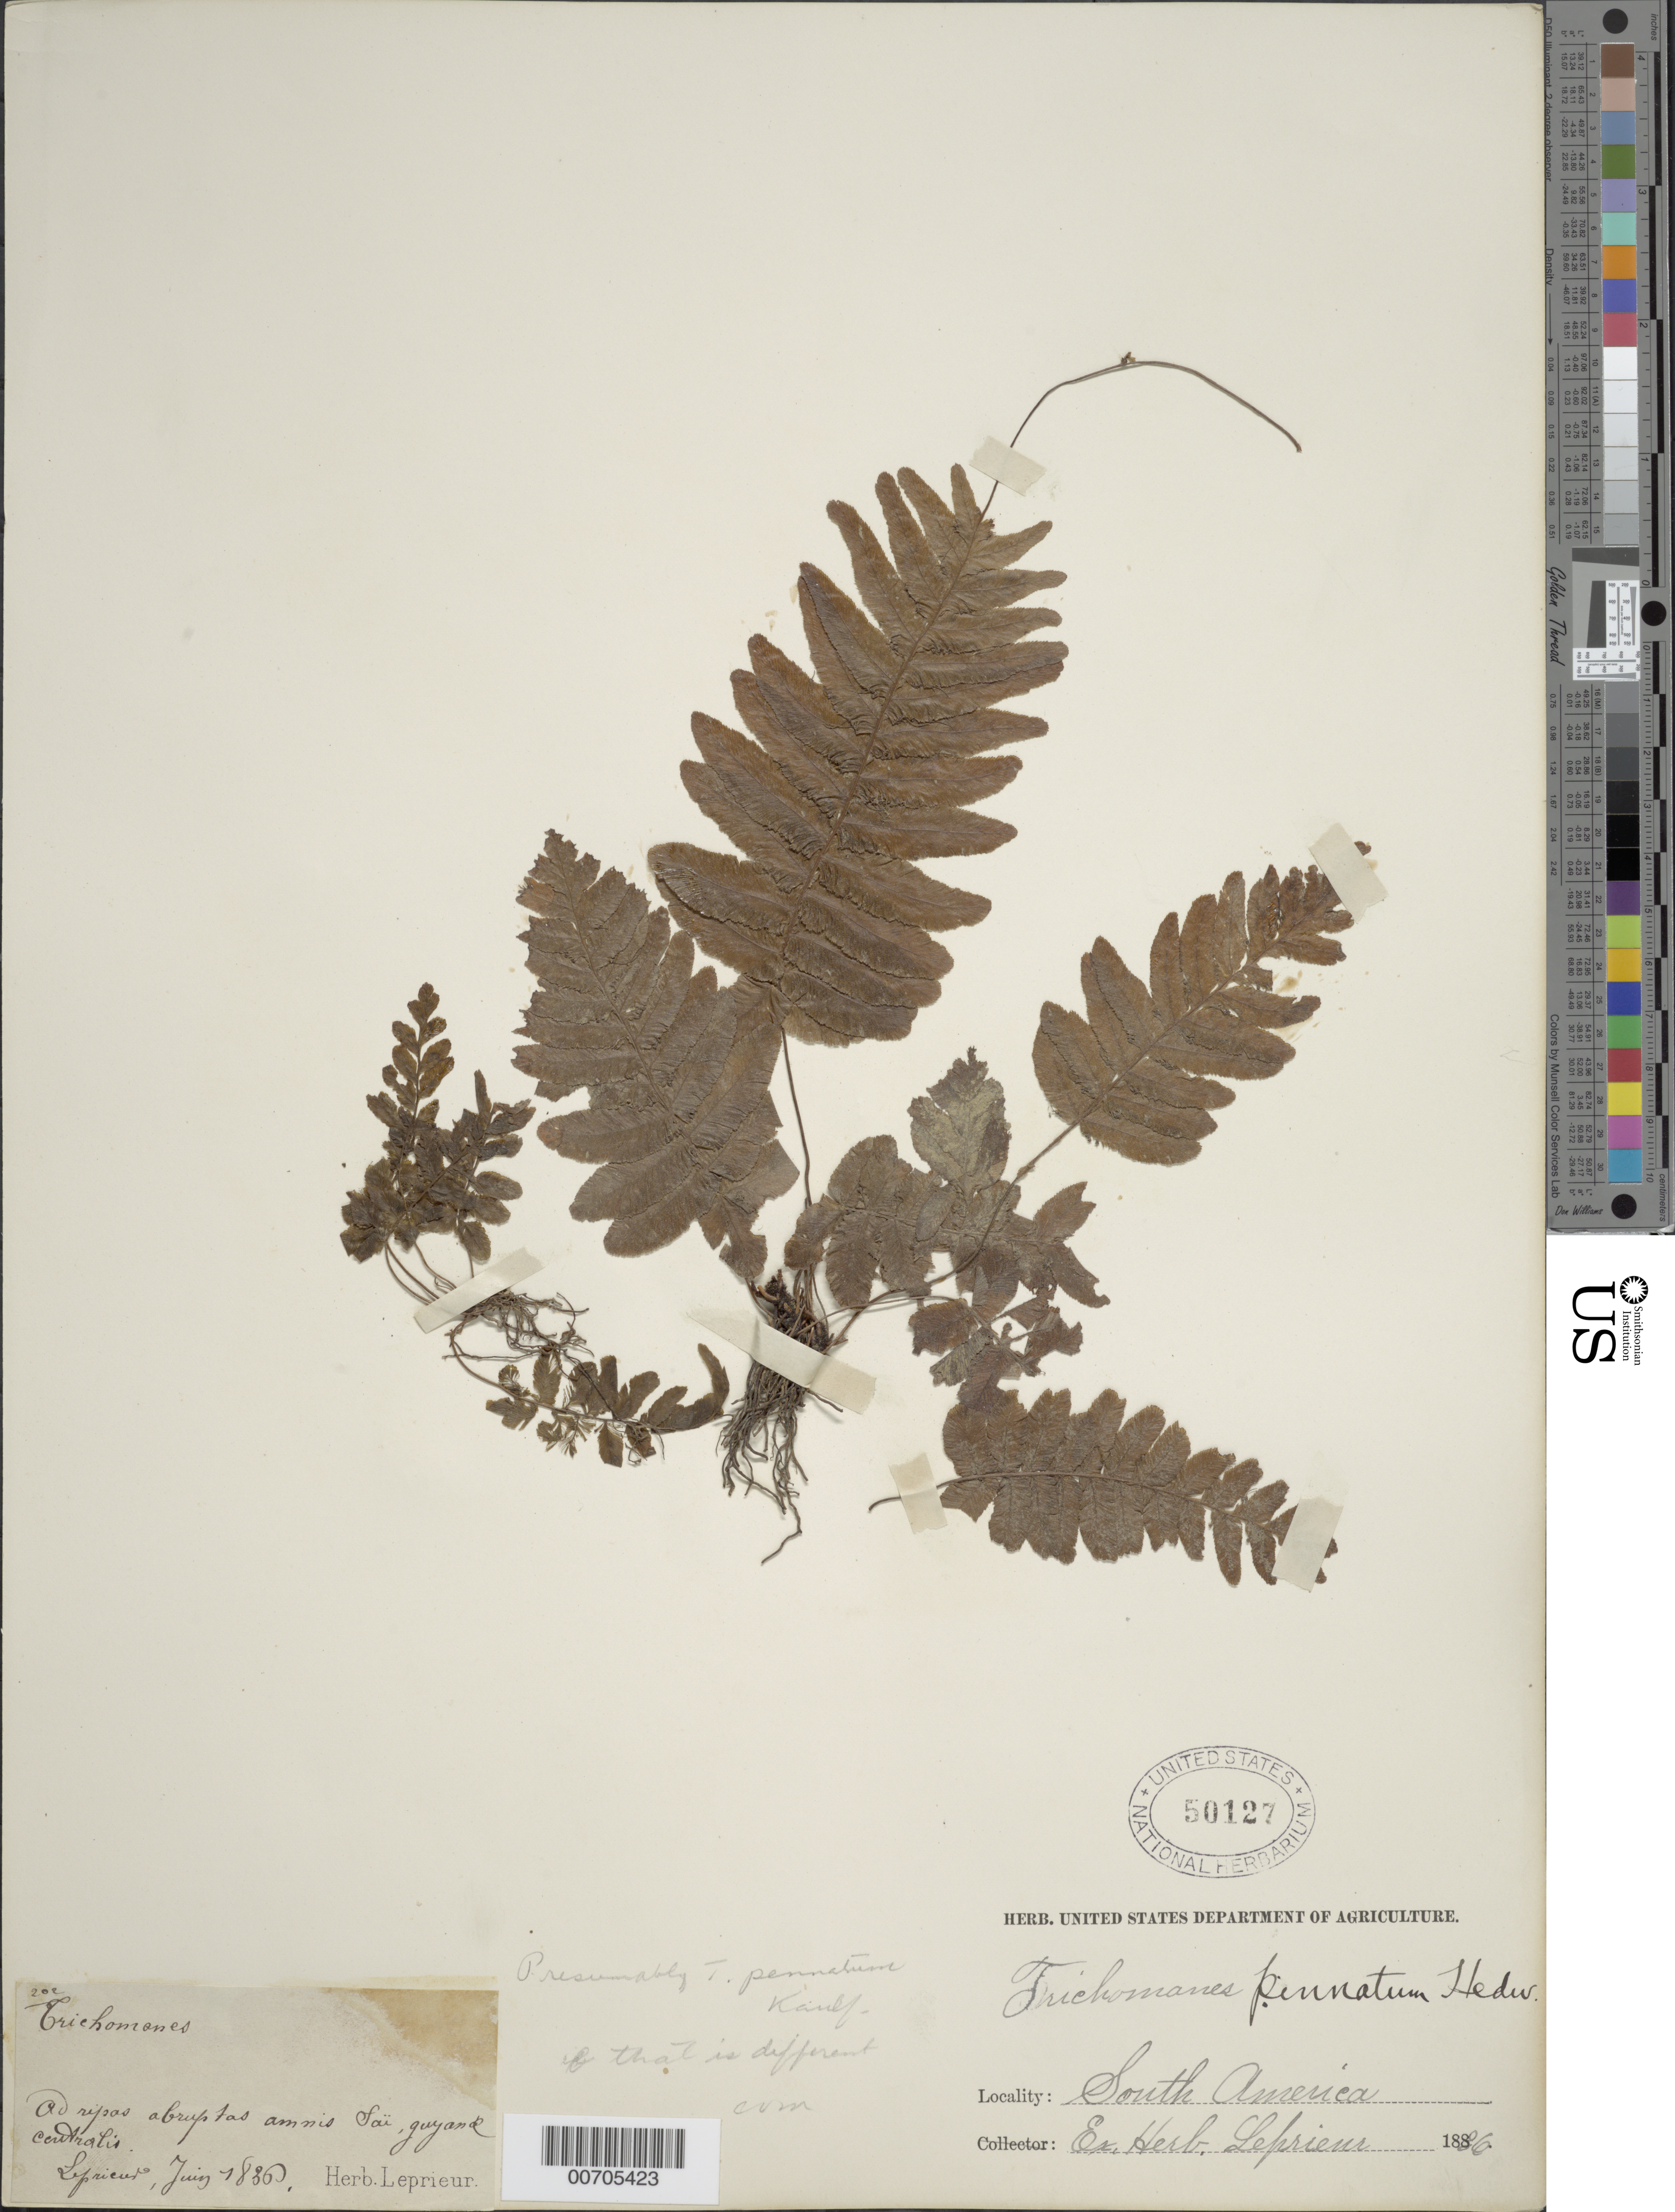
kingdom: Plantae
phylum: Tracheophyta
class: Polypodiopsida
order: Hymenophyllales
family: Hymenophyllaceae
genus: Trichomanes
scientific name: Trichomanes pinnatum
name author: Hedw.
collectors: F. M. R. Leprieur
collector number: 202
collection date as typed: June 1836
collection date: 1836-06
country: French Guiana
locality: Saï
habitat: Ad ripas abruptas amnis Saï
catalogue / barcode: US 50127